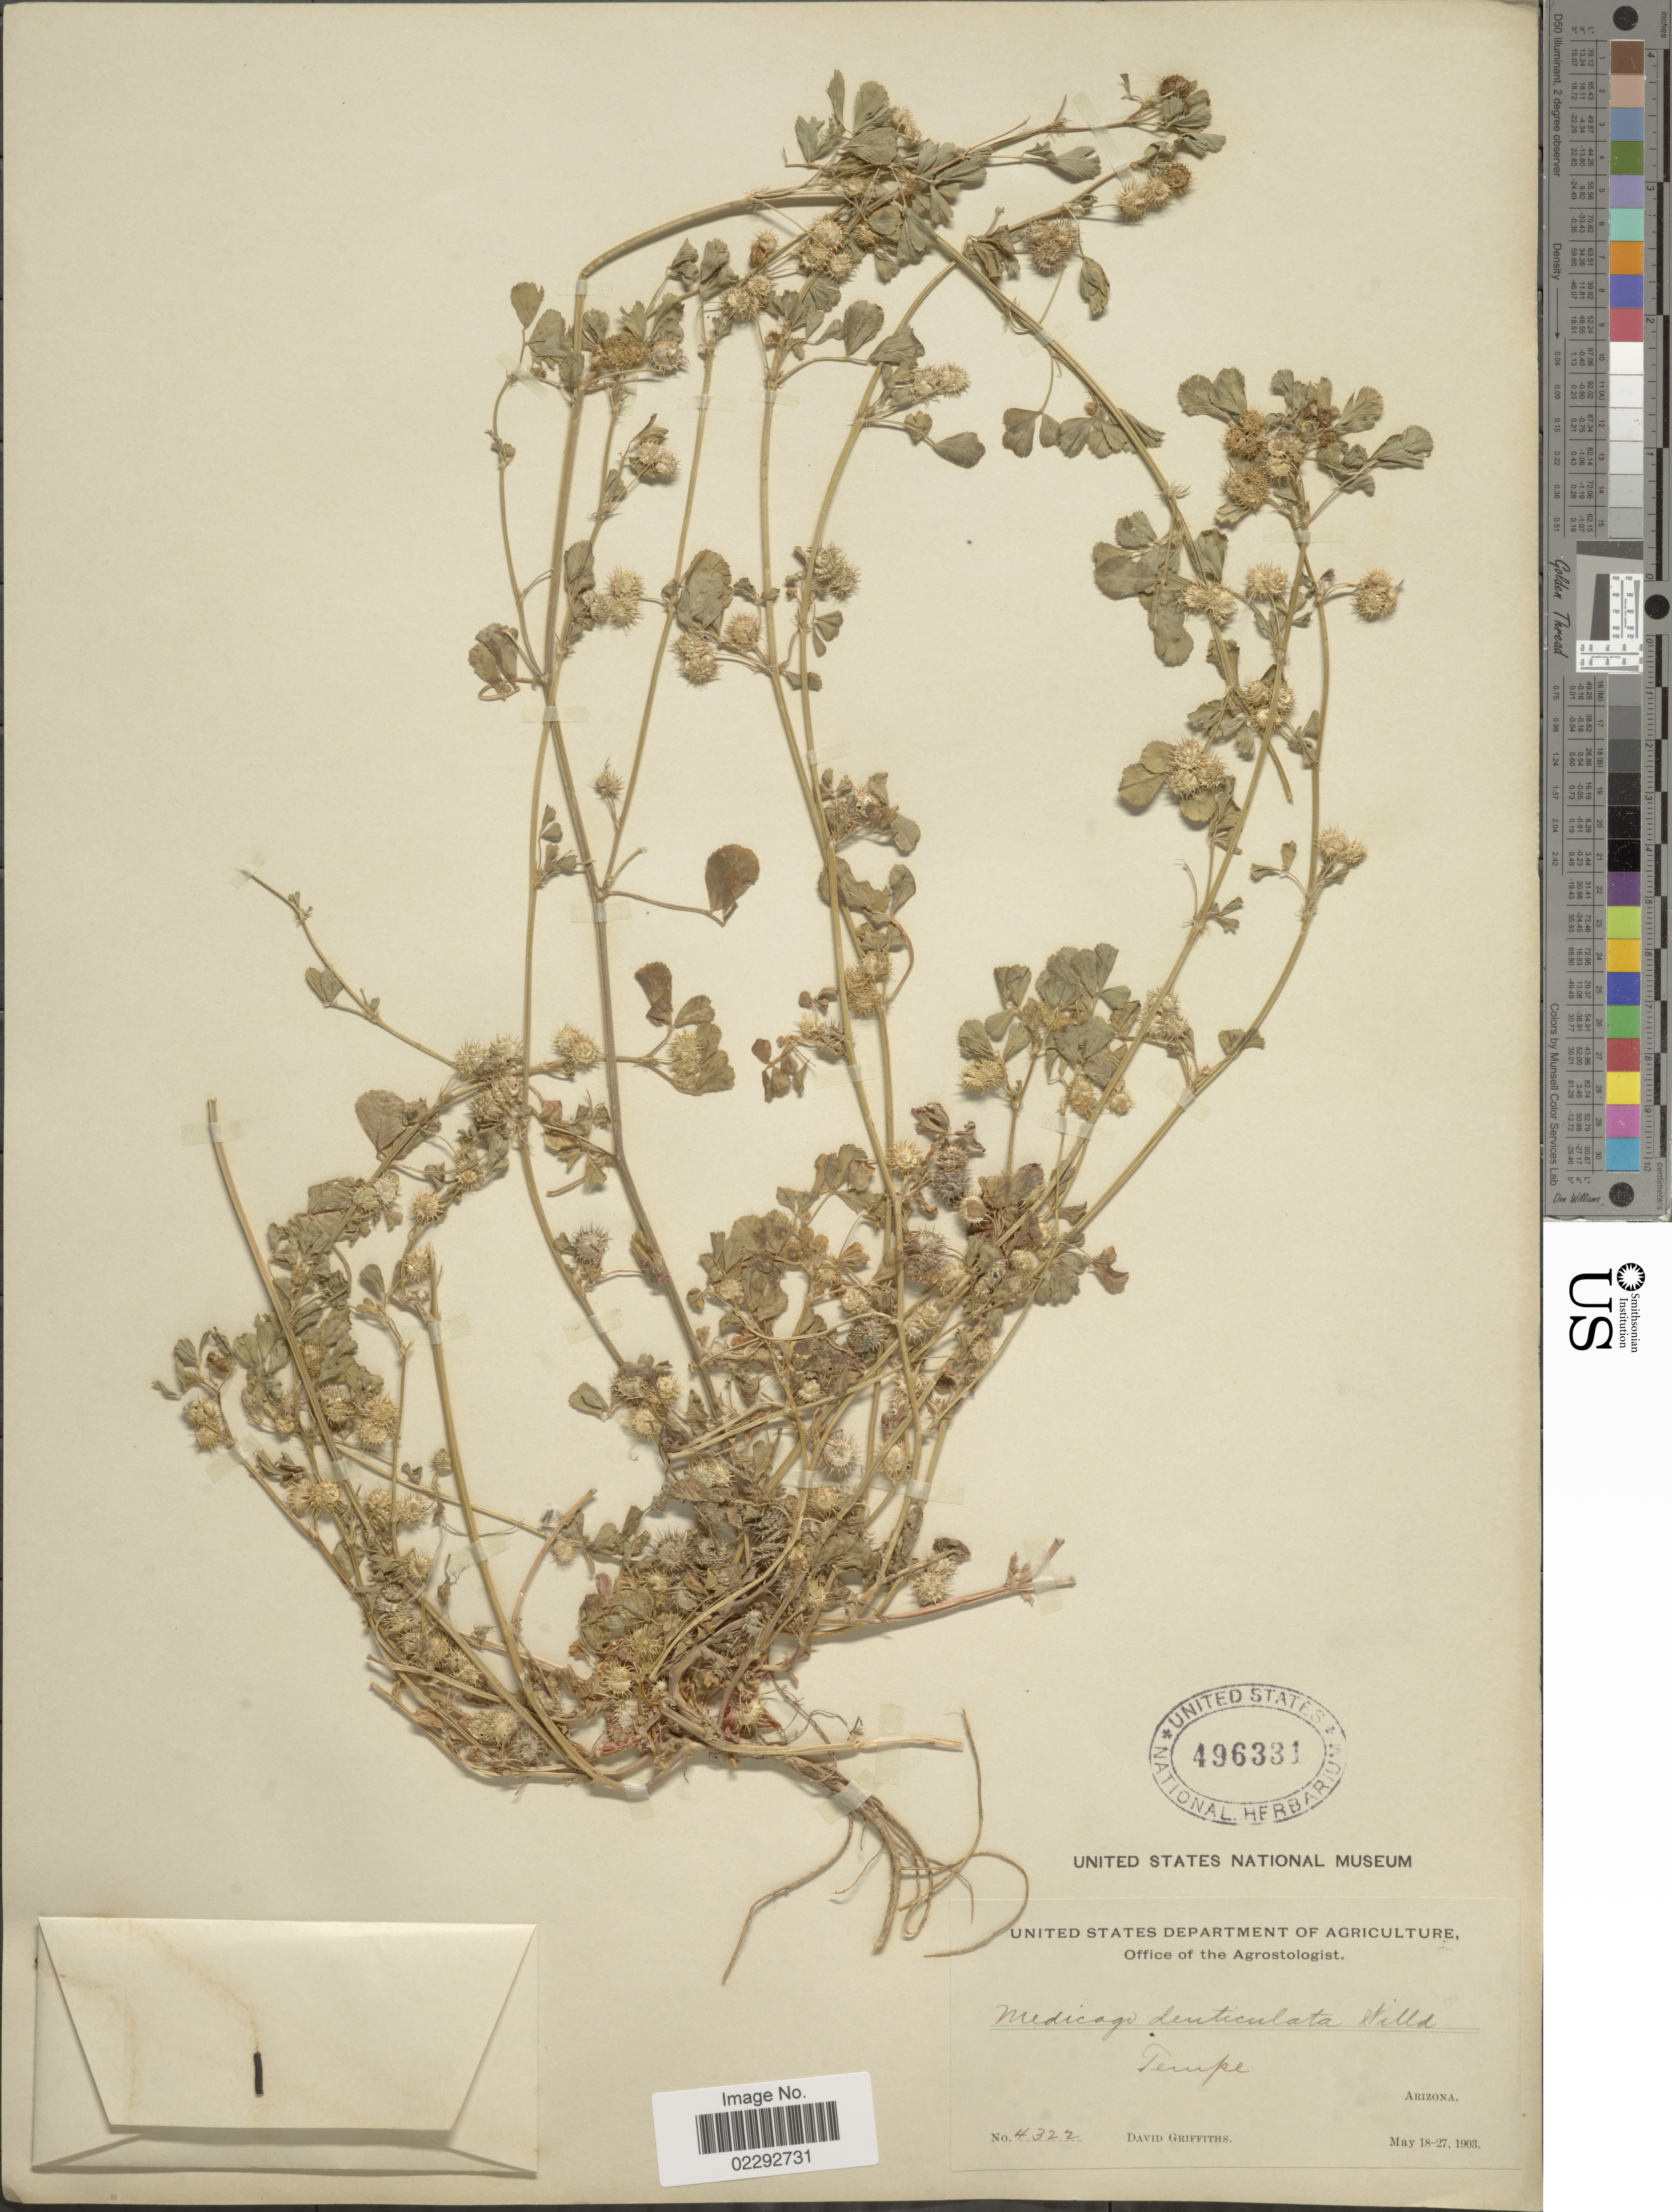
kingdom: Plantae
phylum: Tracheophyta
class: Magnoliopsida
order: Fabales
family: Fabaceae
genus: Medicago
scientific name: Medicago hispida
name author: Gaertn.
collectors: D. Griffiths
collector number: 4322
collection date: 1903-05-18/1903-05-27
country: United States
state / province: Arizona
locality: Tempe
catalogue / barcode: US 496331